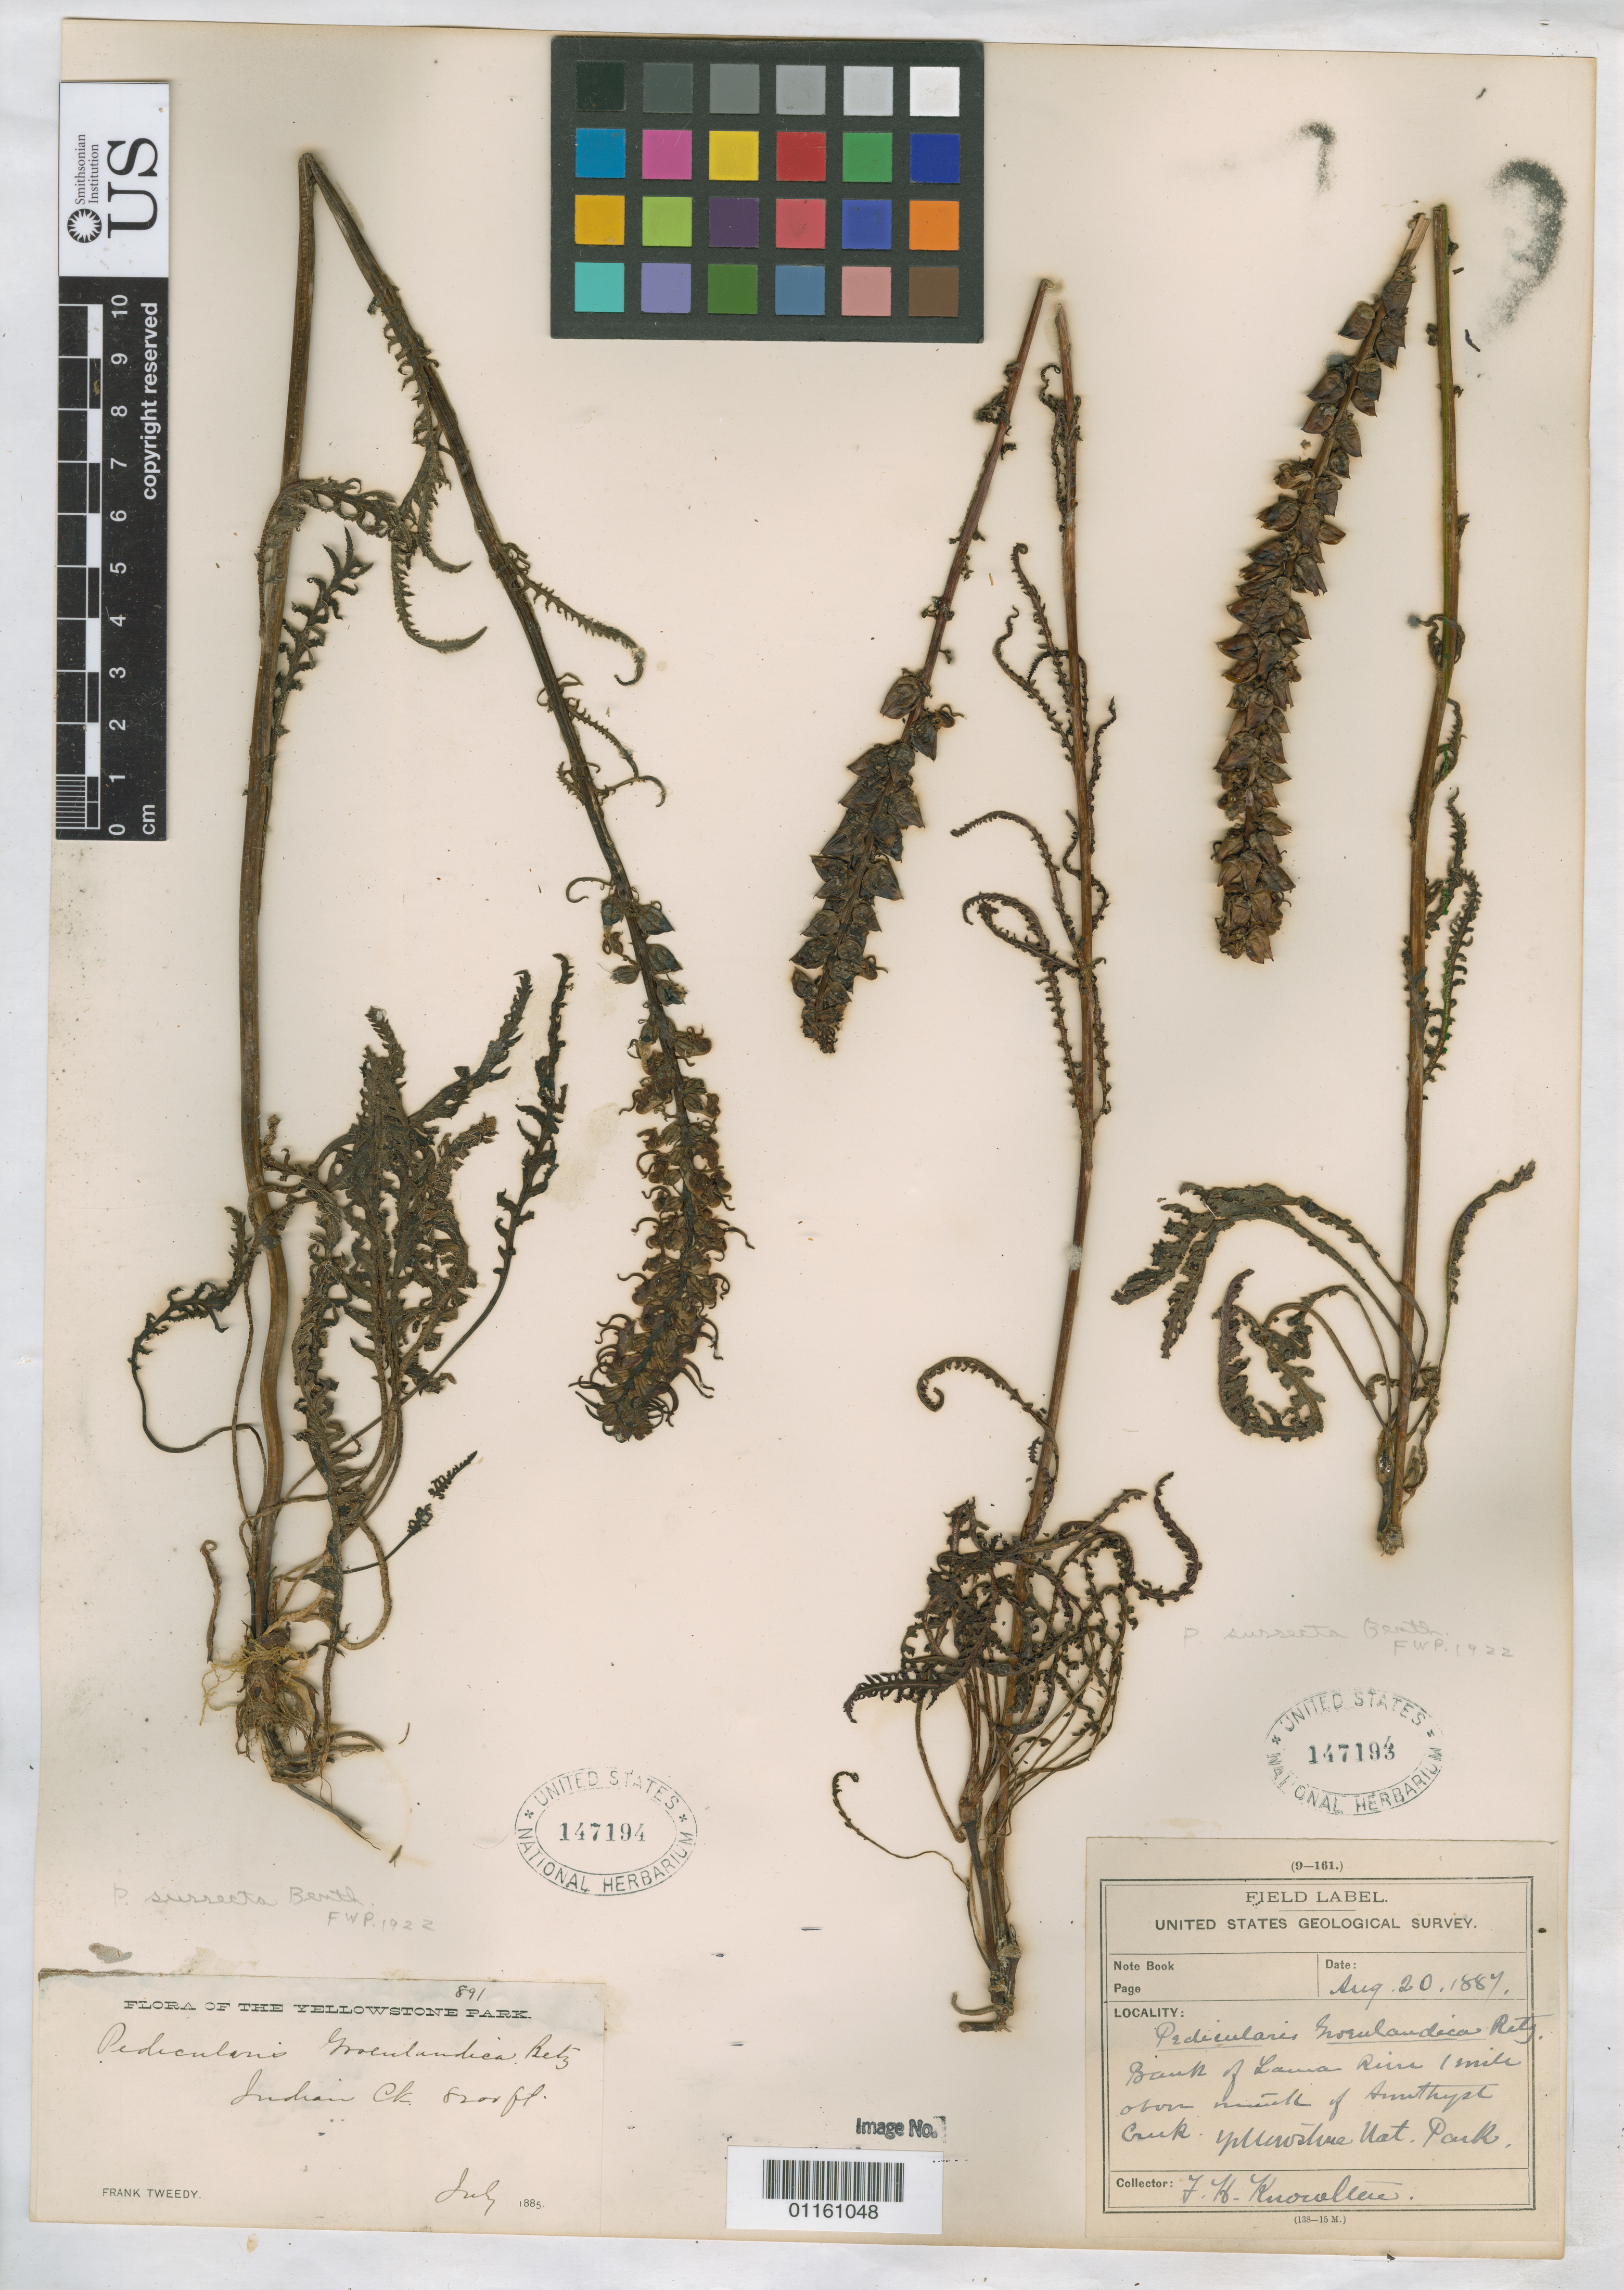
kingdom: Plantae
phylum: Tracheophyta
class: Magnoliopsida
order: Lamiales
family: Orobanchaceae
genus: Pedicularis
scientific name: Pedicularis groenlandica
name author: Retz.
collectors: F. Tweedy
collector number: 891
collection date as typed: Jul 1885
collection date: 1885-07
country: United States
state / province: Wyoming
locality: Indian Creek, Yellowstone Park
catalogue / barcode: US 147194